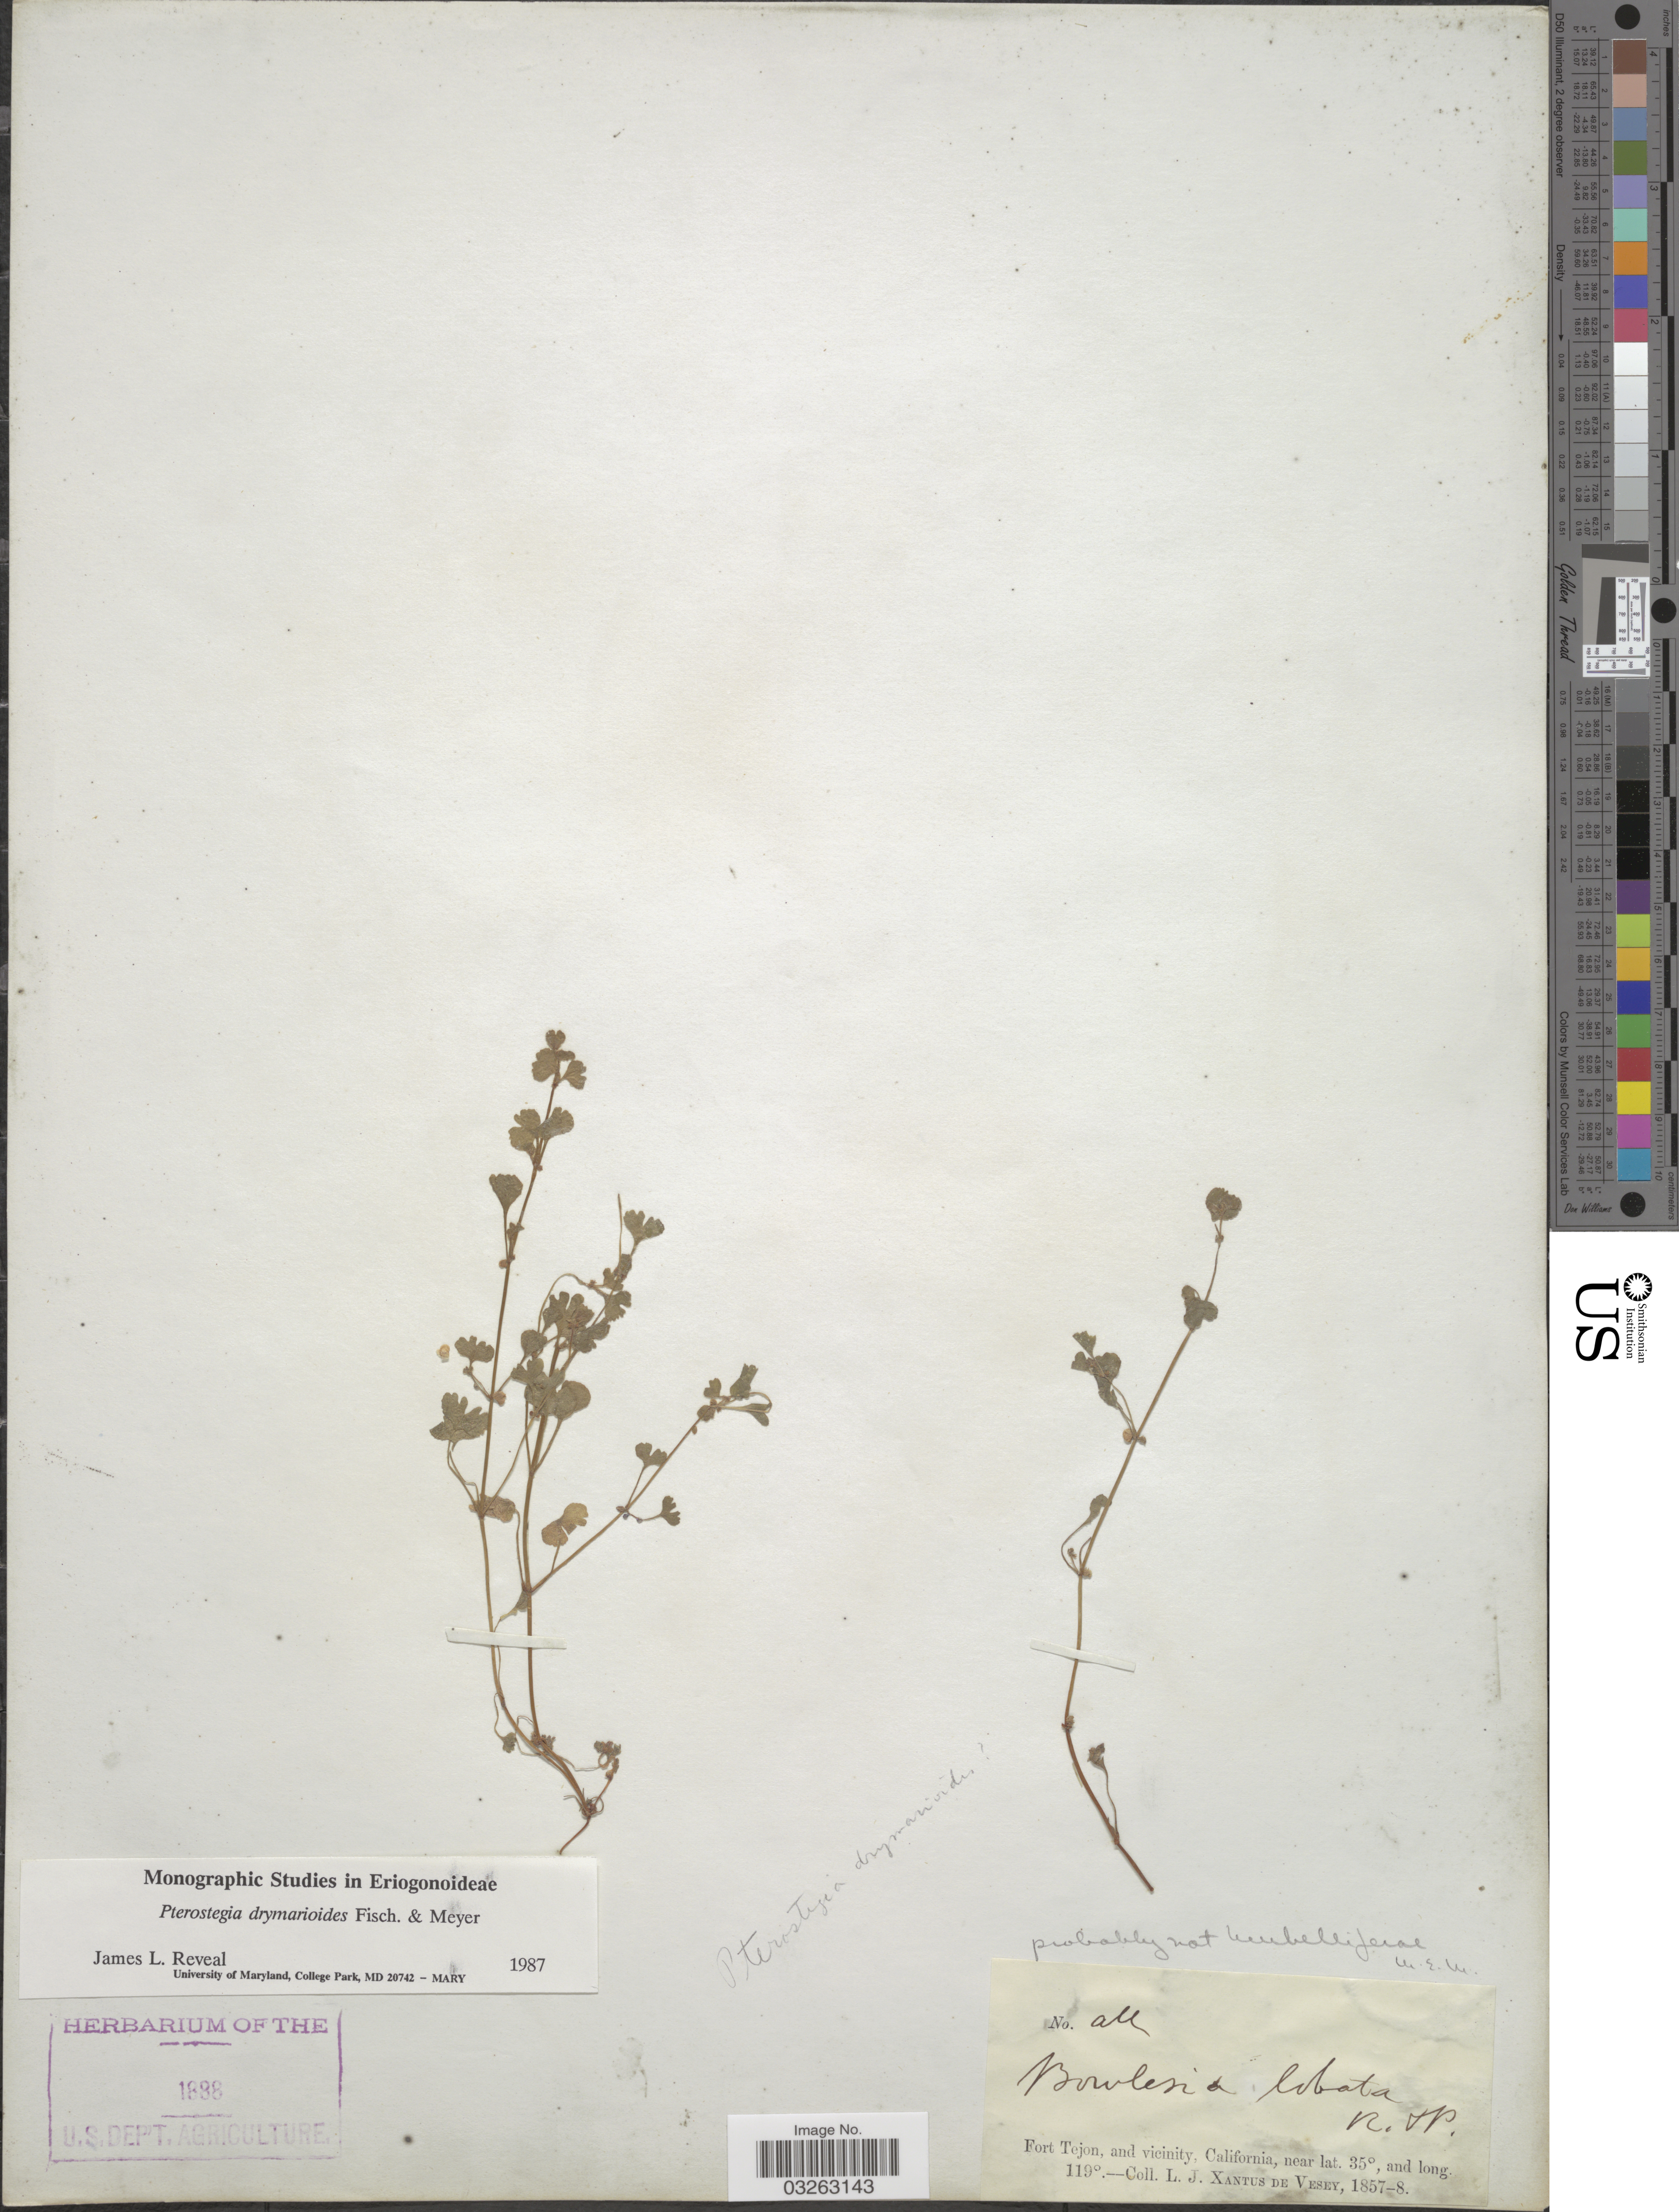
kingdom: Plantae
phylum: Tracheophyta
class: Magnoliopsida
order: Caryophyllales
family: Polygonaceae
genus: Pterostegia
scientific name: Pterostegia drymarioides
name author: Fisch. & C.A. Mey.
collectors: L. Xantus de Vesey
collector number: A4*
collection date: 1857/1858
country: United States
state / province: California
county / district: Kern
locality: Fort Tejon, and vicinity.